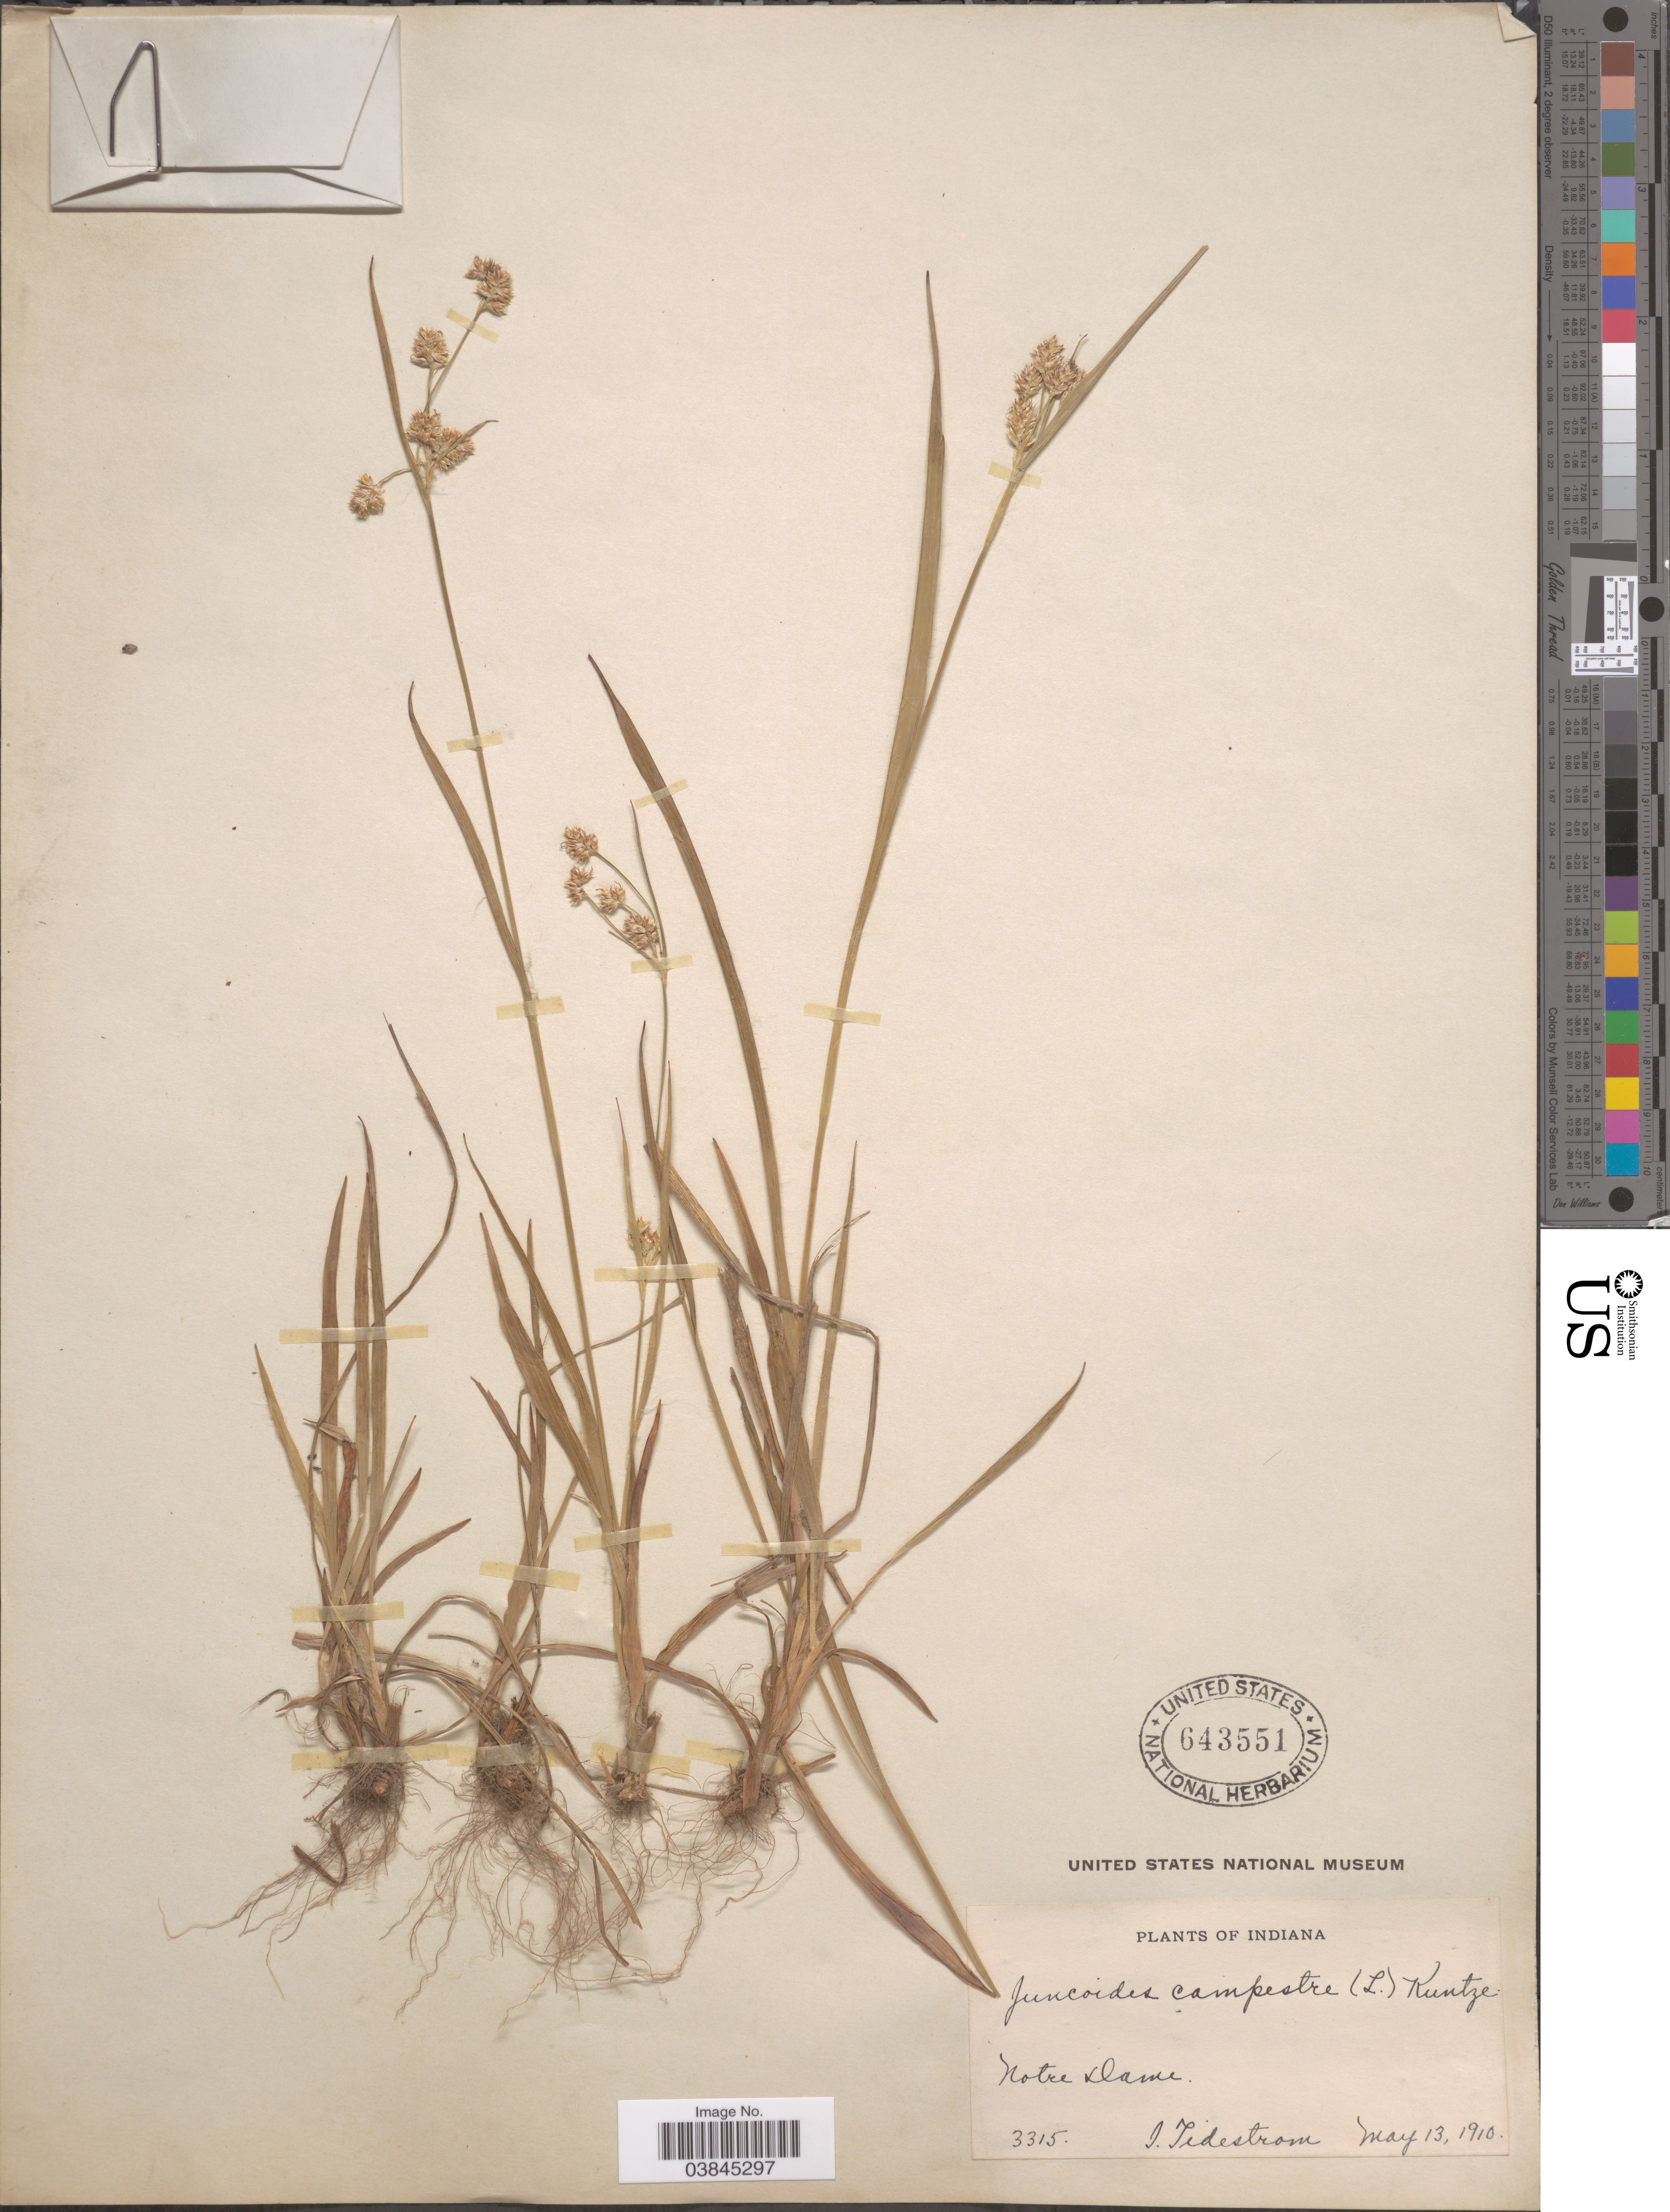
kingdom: Plantae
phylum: Tracheophyta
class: Liliopsida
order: Poales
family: Juncaceae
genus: Luzula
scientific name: Luzula campestris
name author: (L.) DC.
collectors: I. F. Tidestrom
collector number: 3315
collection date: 1910-05-13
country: United States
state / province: Indiana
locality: Notre Dame.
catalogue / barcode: US 643551